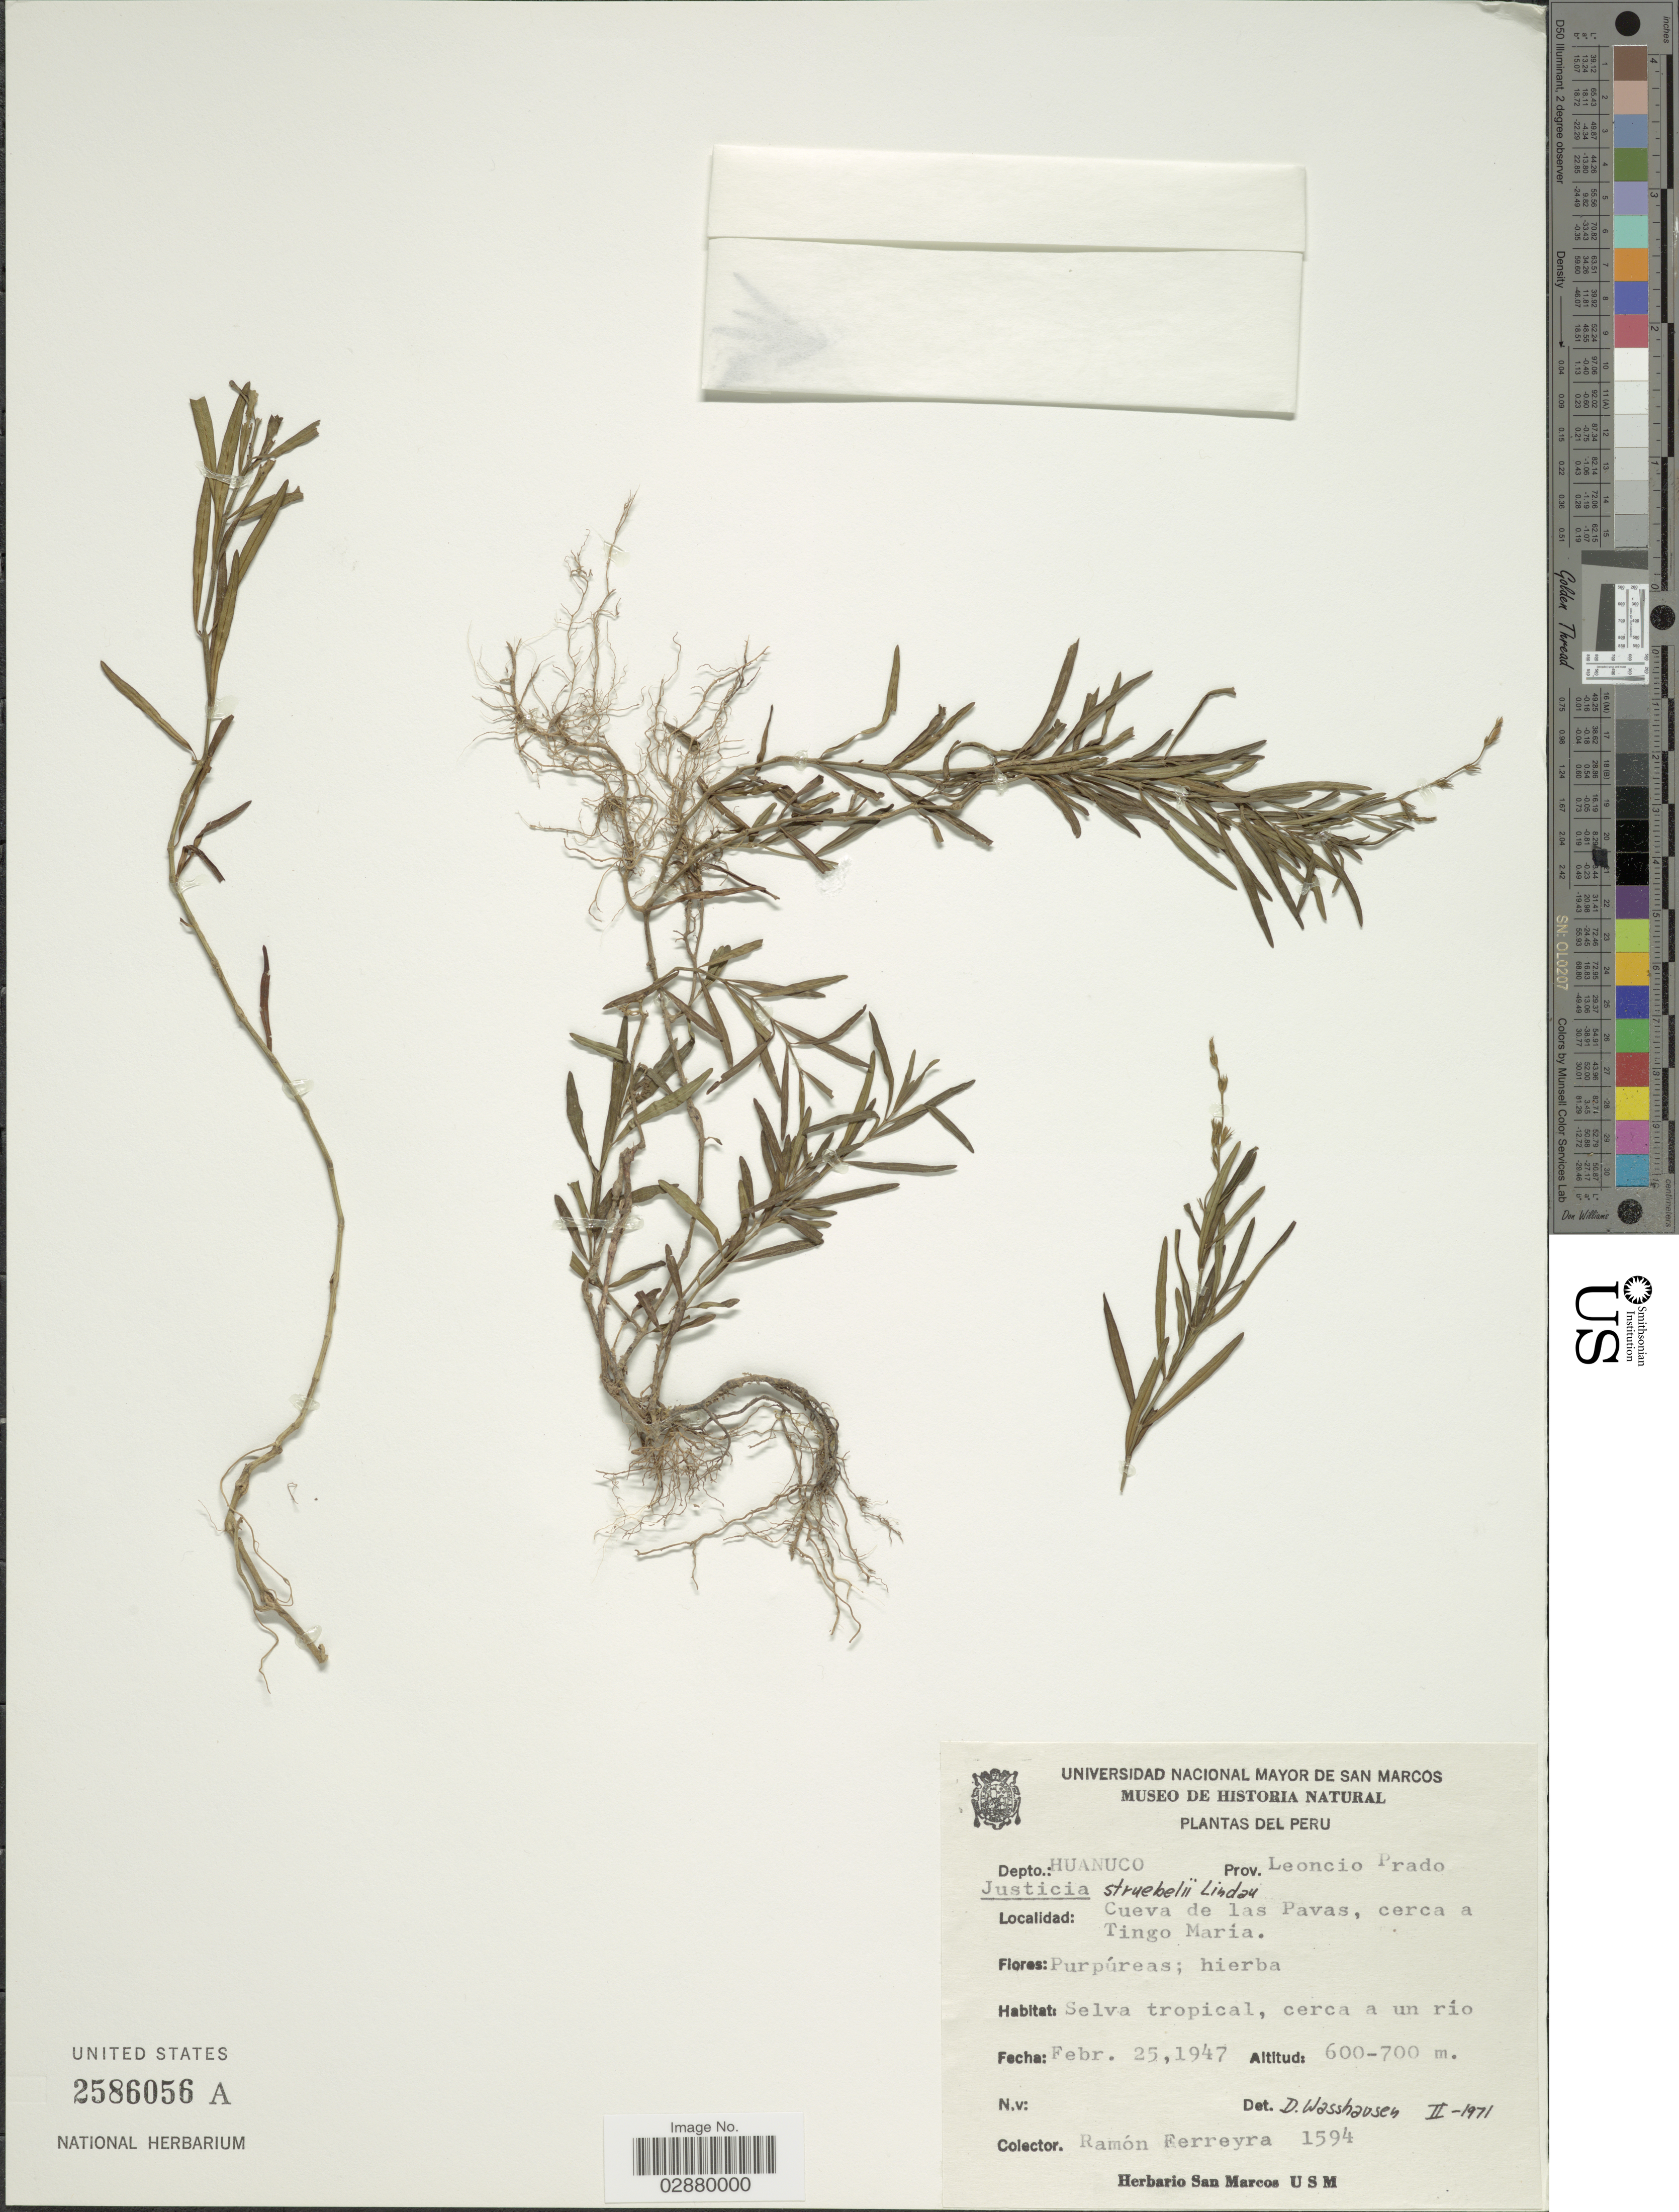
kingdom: Plantae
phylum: Tracheophyta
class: Magnoliopsida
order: Lamiales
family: Acanthaceae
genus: Justicia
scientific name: Justicia pectoralis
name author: Jacq.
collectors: R. A. Ferreyra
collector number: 1594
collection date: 1947-02-25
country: Peru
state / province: Huánuco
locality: Depto.: Huanuco. Prov. Leoncio Prado. Cueva de las Pavas, cerca a Tingo Maria.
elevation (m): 600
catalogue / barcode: US 2586056A